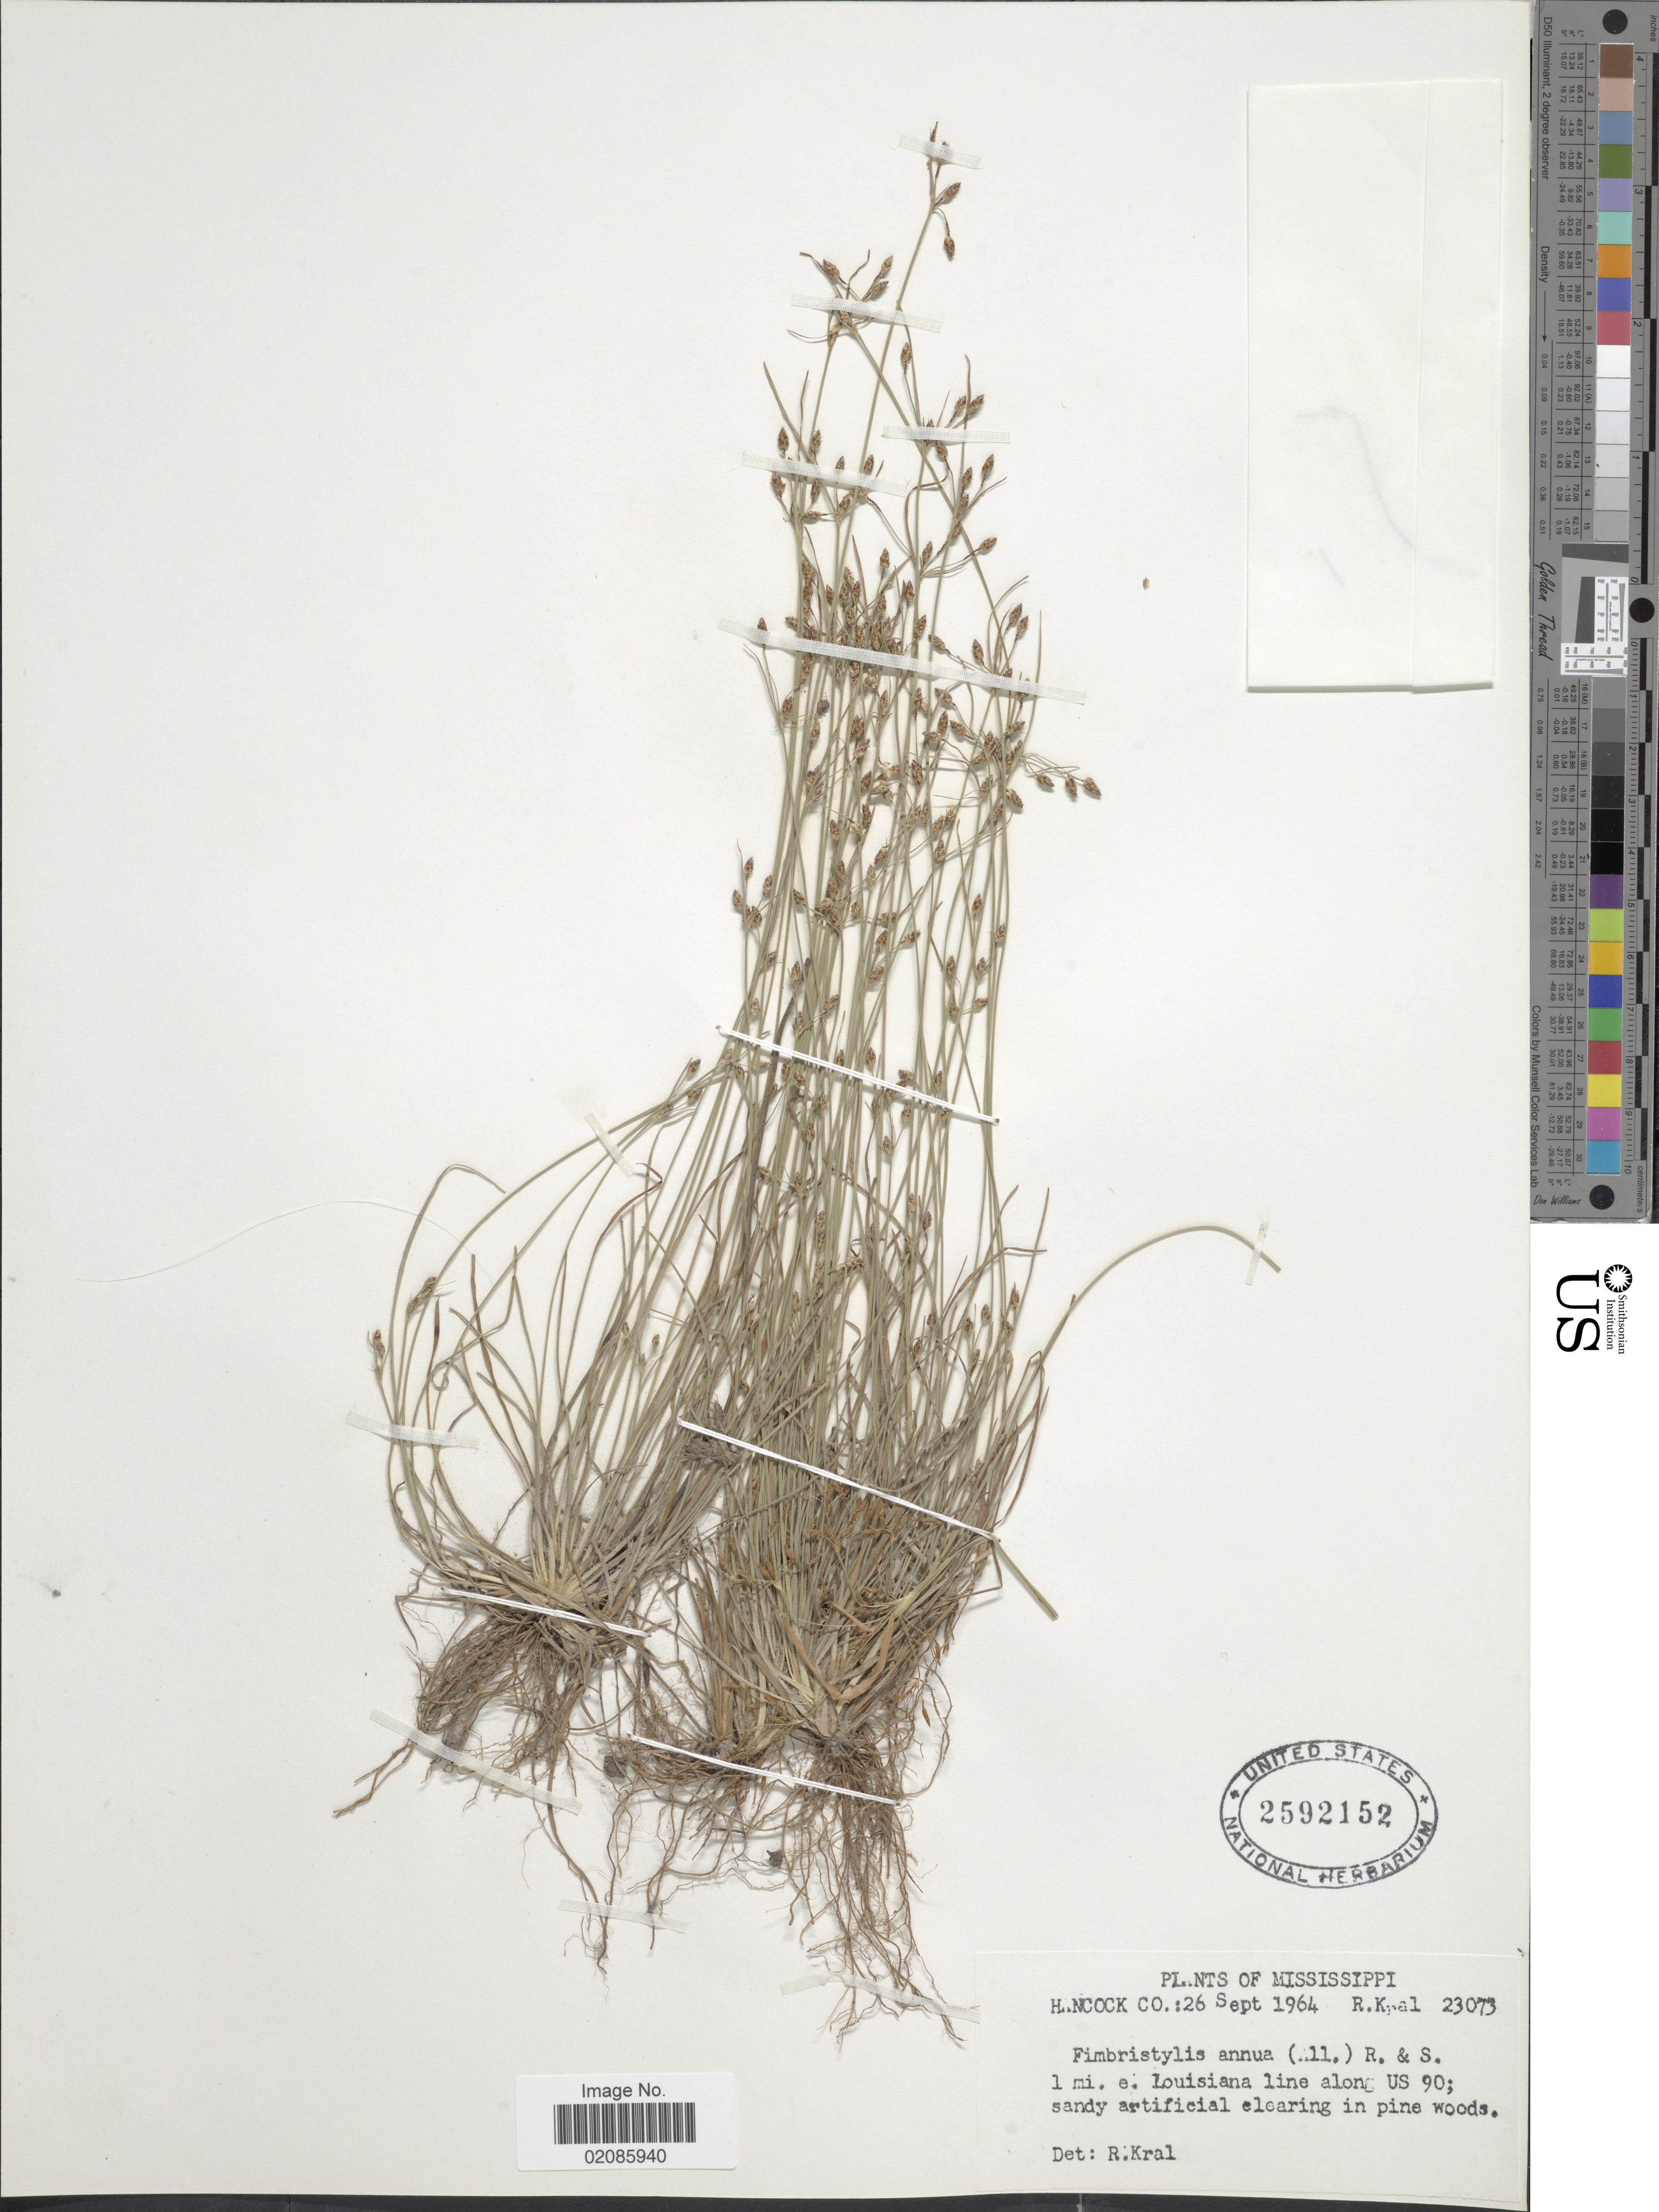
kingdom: Plantae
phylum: Tracheophyta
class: Liliopsida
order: Poales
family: Cyperaceae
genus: Fimbristylis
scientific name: Fimbristylis annua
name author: (All.) Roem. & Schult.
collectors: R. Kral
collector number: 23073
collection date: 1964-09-26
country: United States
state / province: Mississippi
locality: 1 mi. e. Louisiana line along US 90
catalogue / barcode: US 2592152